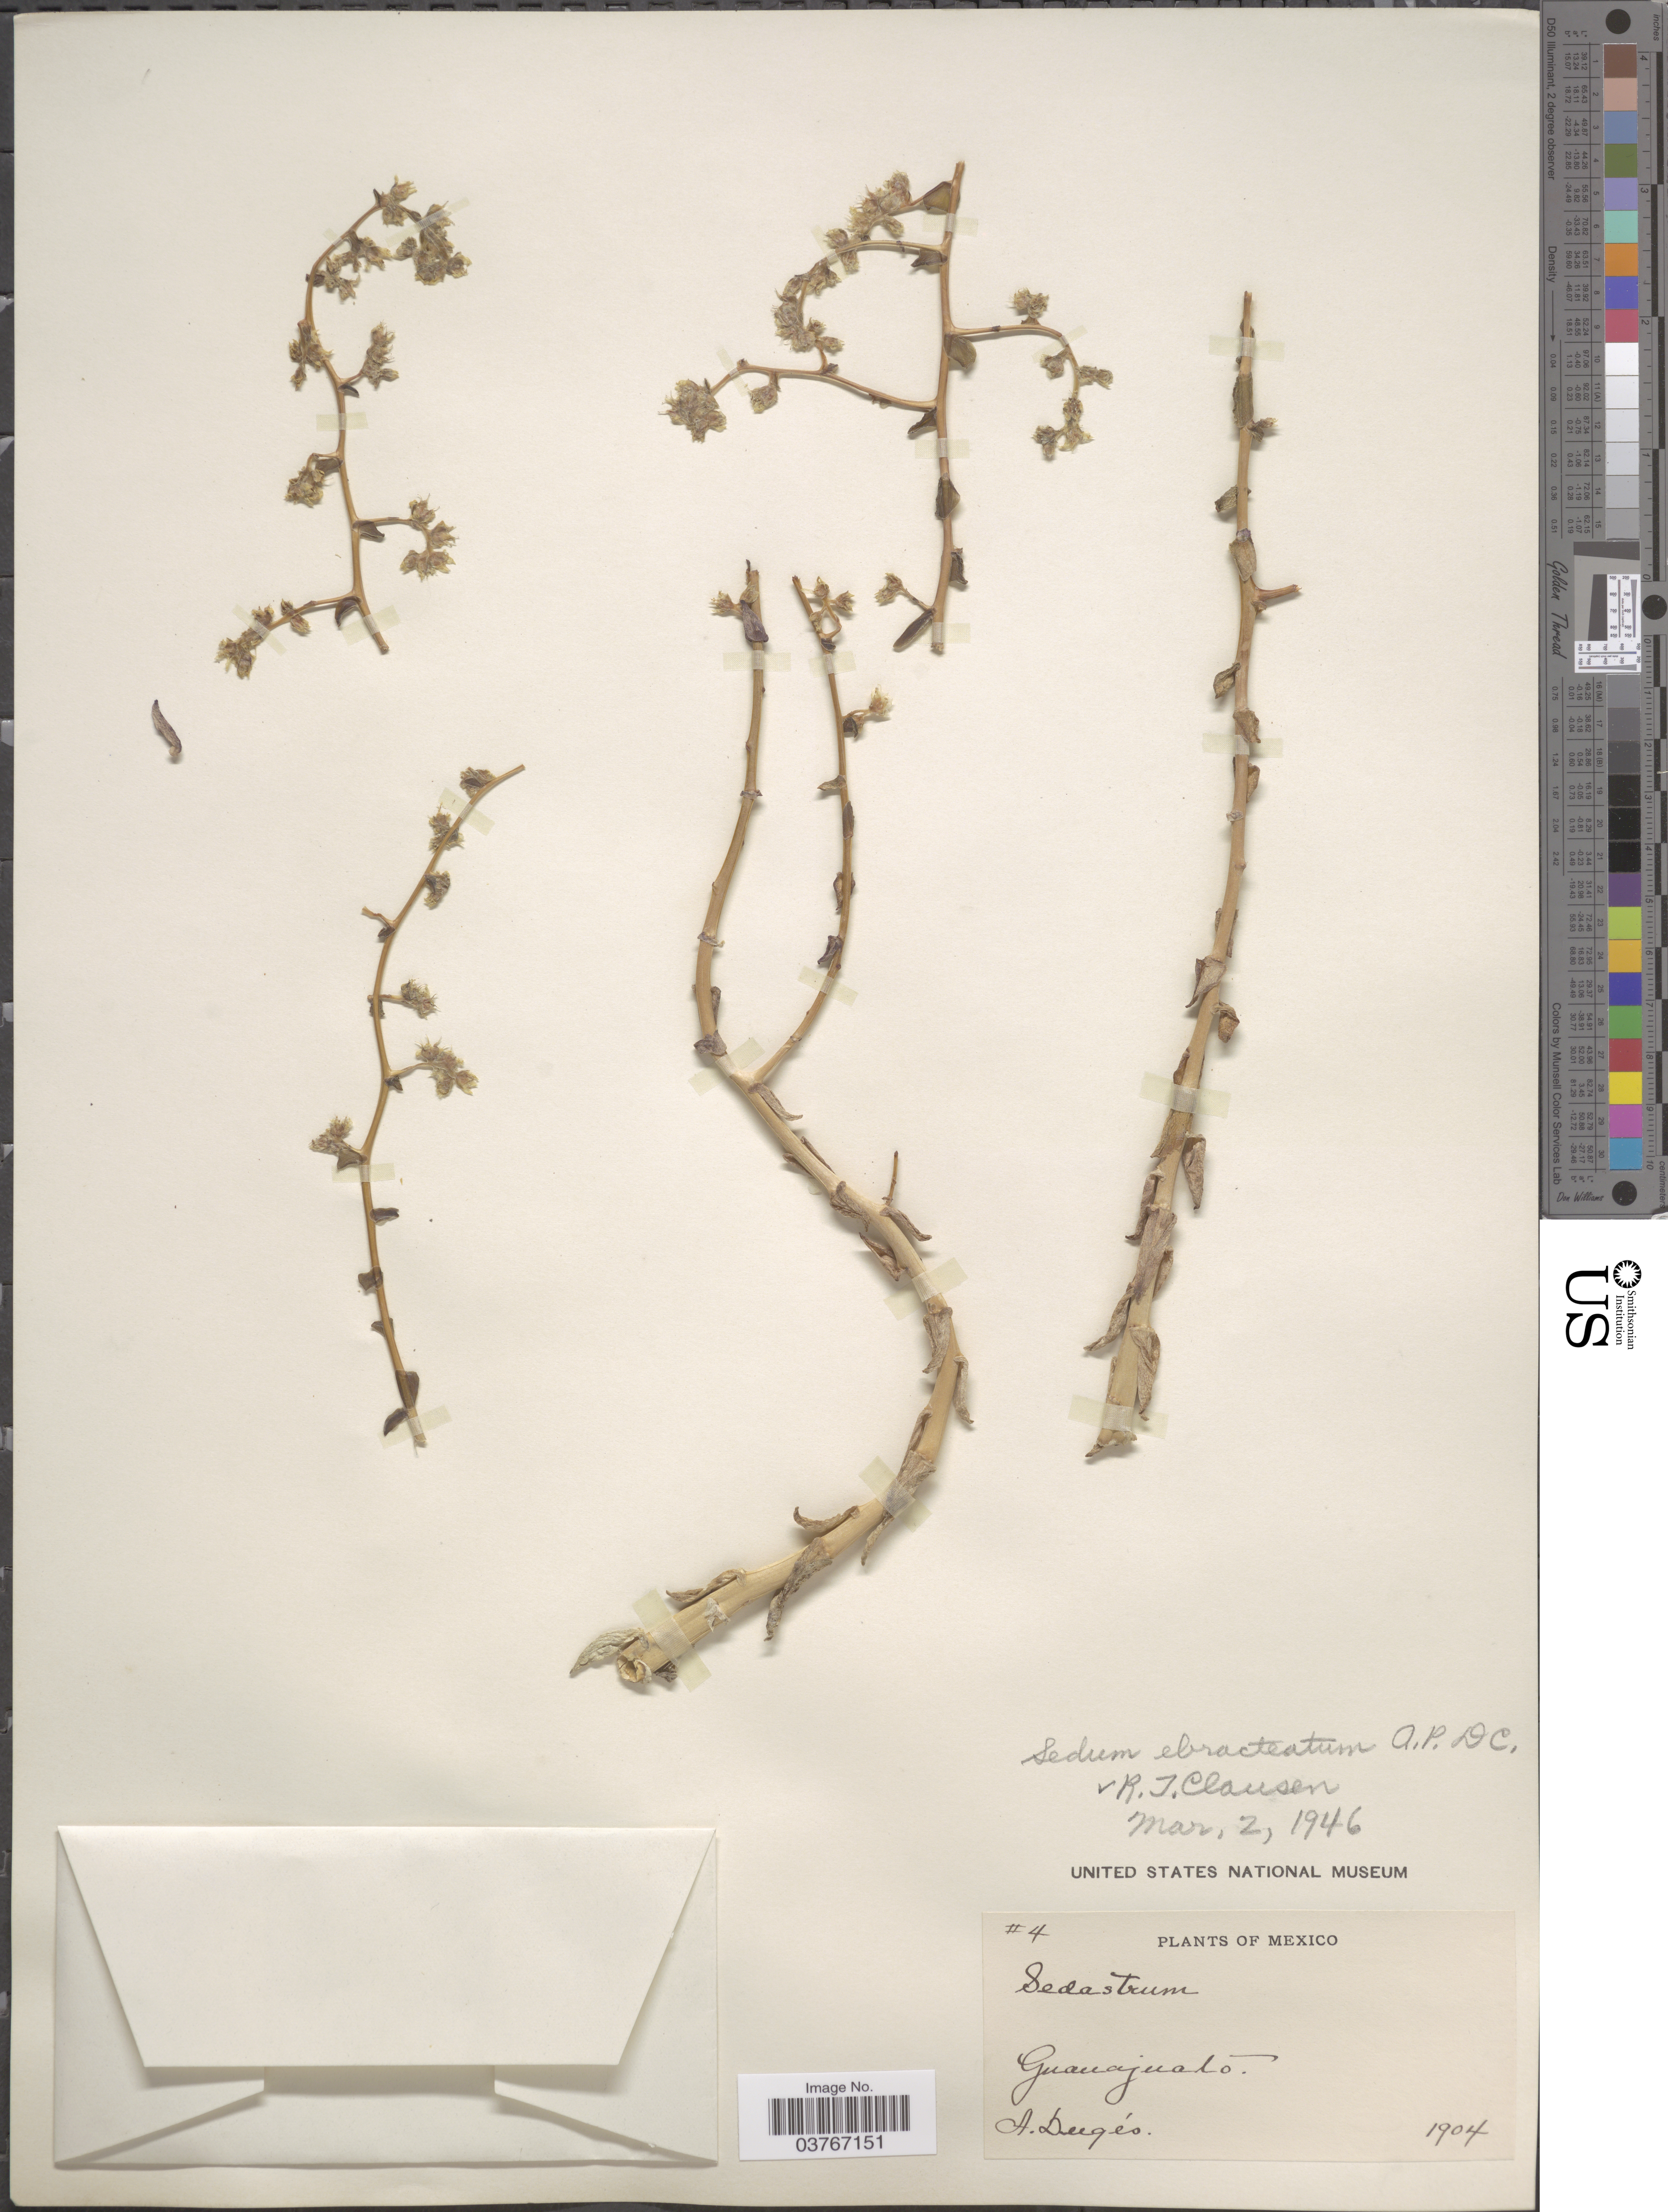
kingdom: Plantae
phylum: Tracheophyta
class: Magnoliopsida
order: Saxifragales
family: Crassulaceae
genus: Sedum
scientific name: Sedum ebracteatum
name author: Moc. & Sessé ex DC.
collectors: A. Dugès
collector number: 4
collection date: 1904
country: Mexico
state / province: Guanajuato